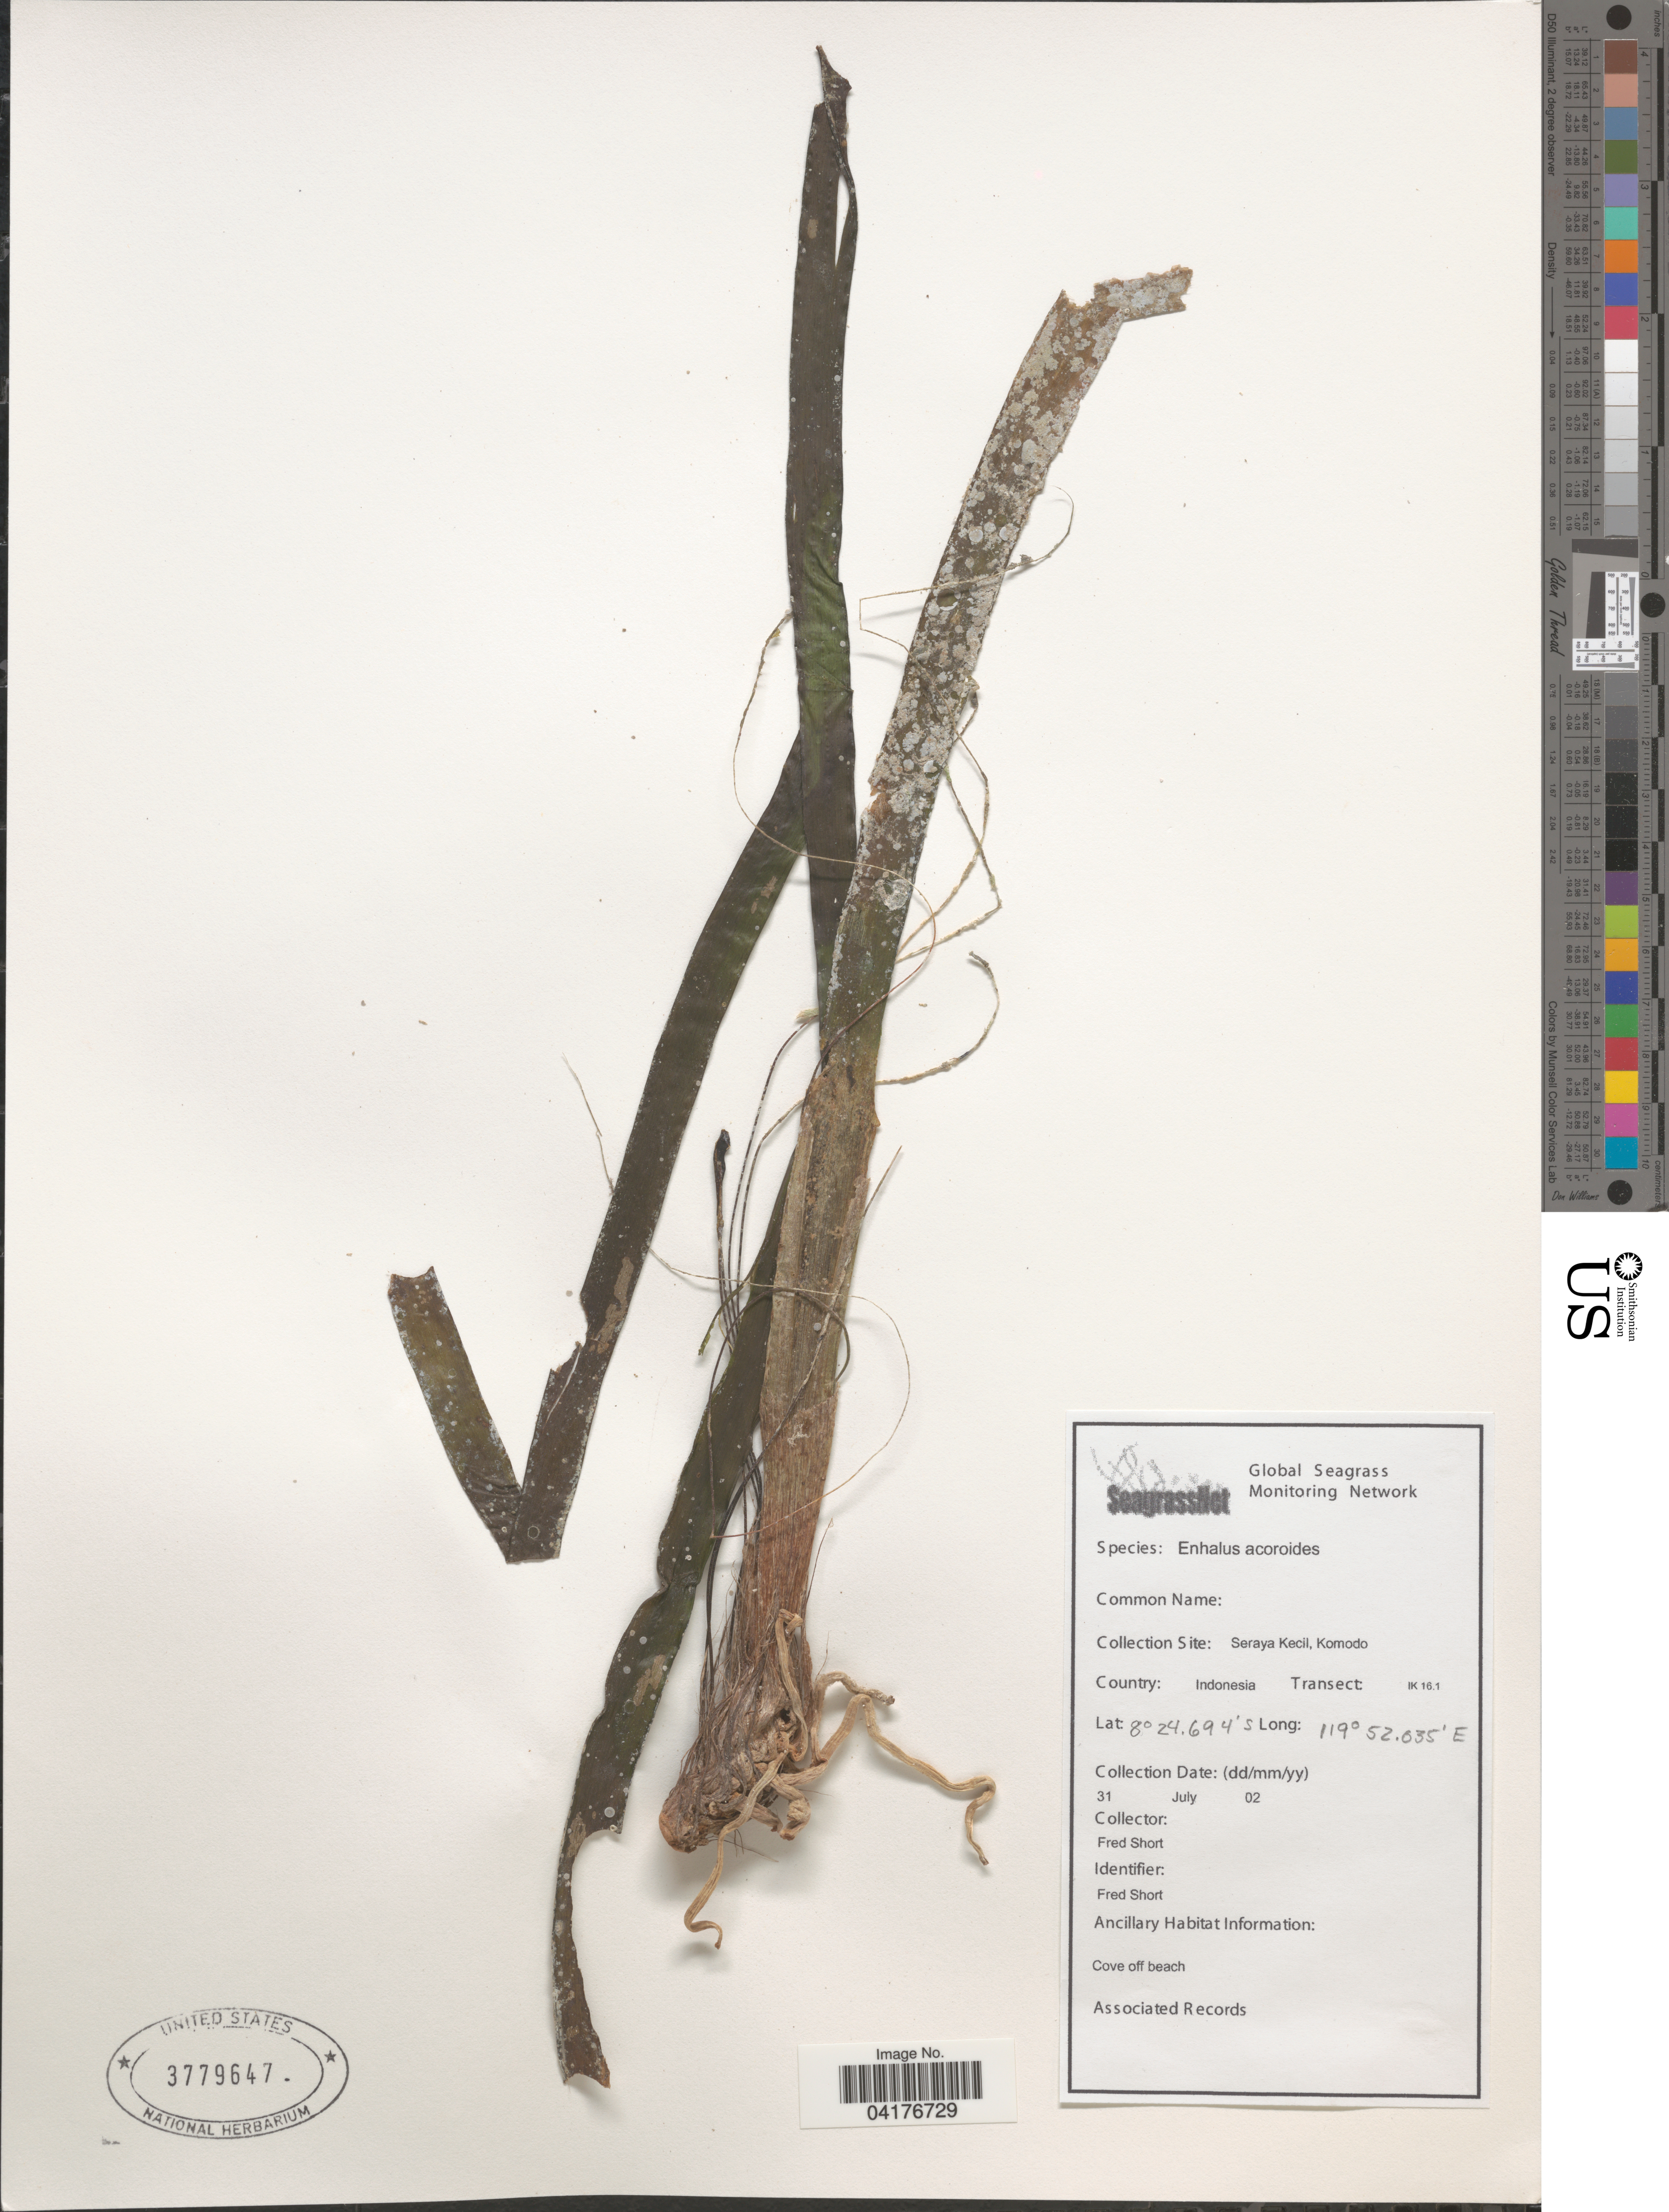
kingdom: Plantae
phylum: Tracheophyta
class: Liliopsida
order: Alismatales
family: Hydrocharitaceae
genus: Enhalus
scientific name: Enhalus acoroides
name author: (L. f.) Royle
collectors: F. Short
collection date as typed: Transcribed d/m/y: 31/7/2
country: Indonesia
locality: Seraya Kecil, Komodo. Transect: IK16.1.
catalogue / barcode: US 3779647